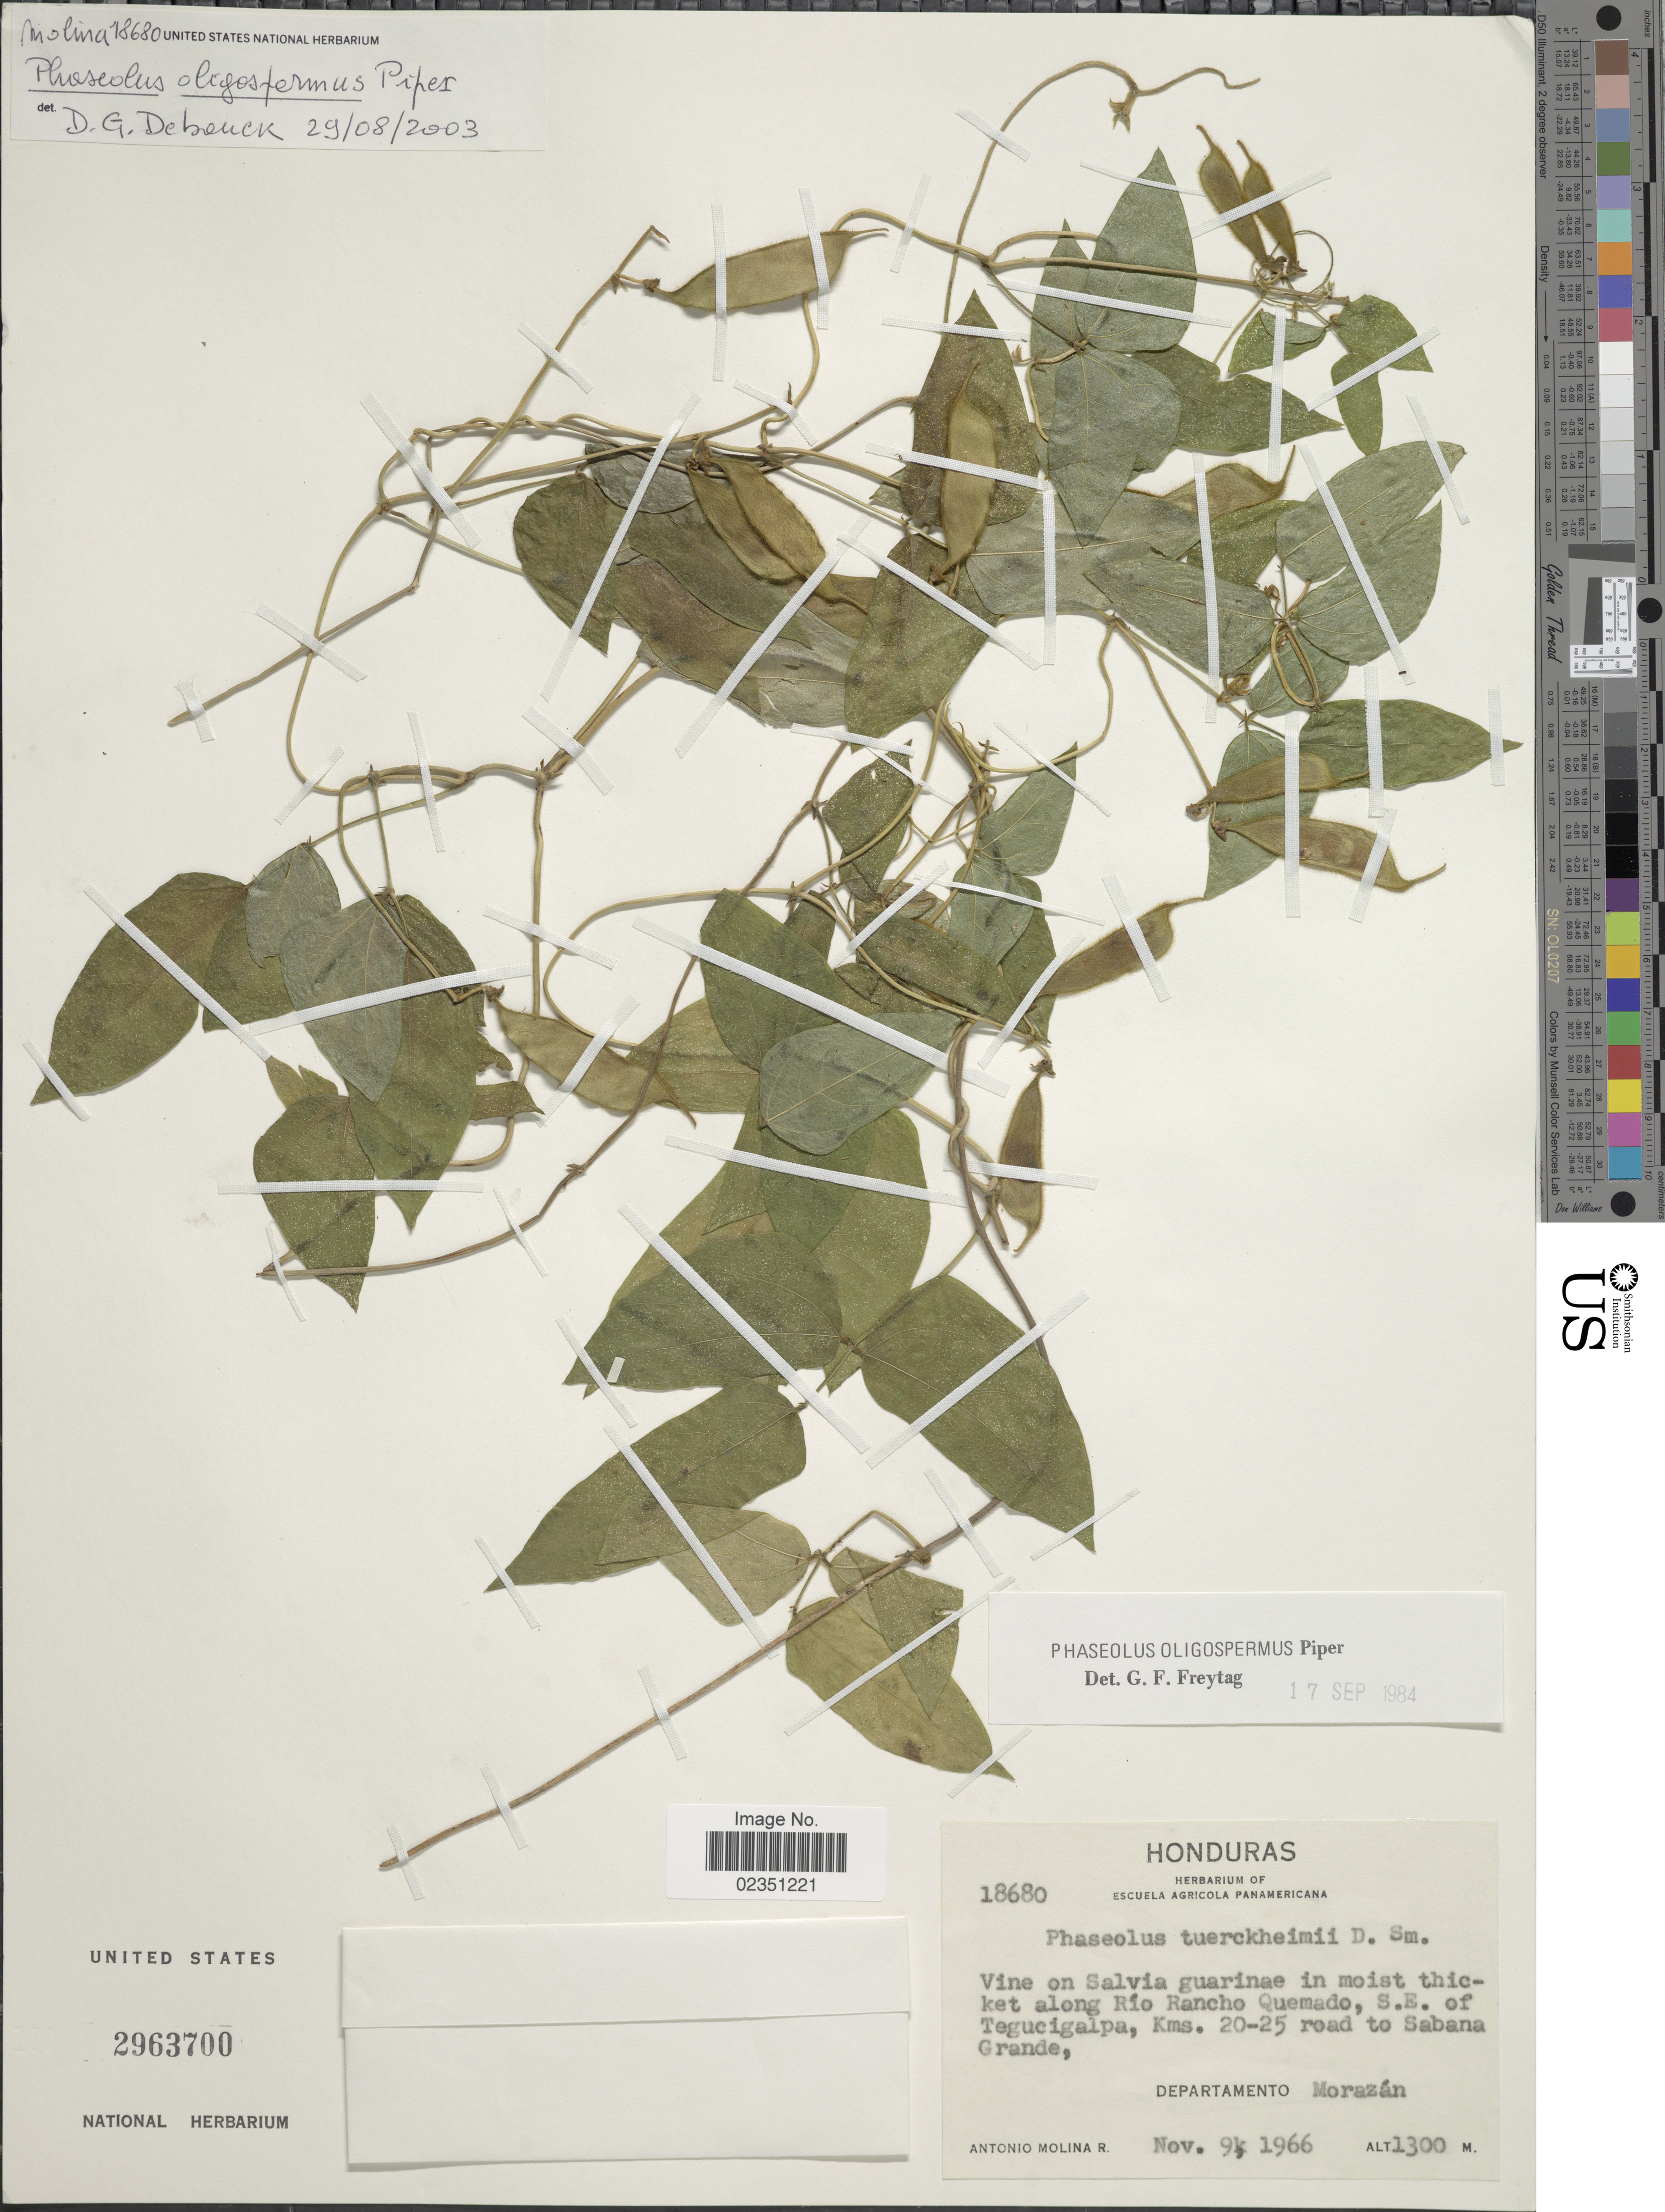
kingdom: Plantae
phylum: Tracheophyta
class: Magnoliopsida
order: Fabales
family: Fabaceae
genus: Phaseolus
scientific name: Phaseolus oligospermus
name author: Piper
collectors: A. Molina R.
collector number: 18680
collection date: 1966-11-09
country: Honduras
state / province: Fco. Morazán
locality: Vine on Salvia guarinae in moist thicket along Rio Rancho Quemado, S.E. of Tegucigalpa, Kms. 20-25 road to Sabana Grande, Departamento Morazan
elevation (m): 1300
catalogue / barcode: US 2963700